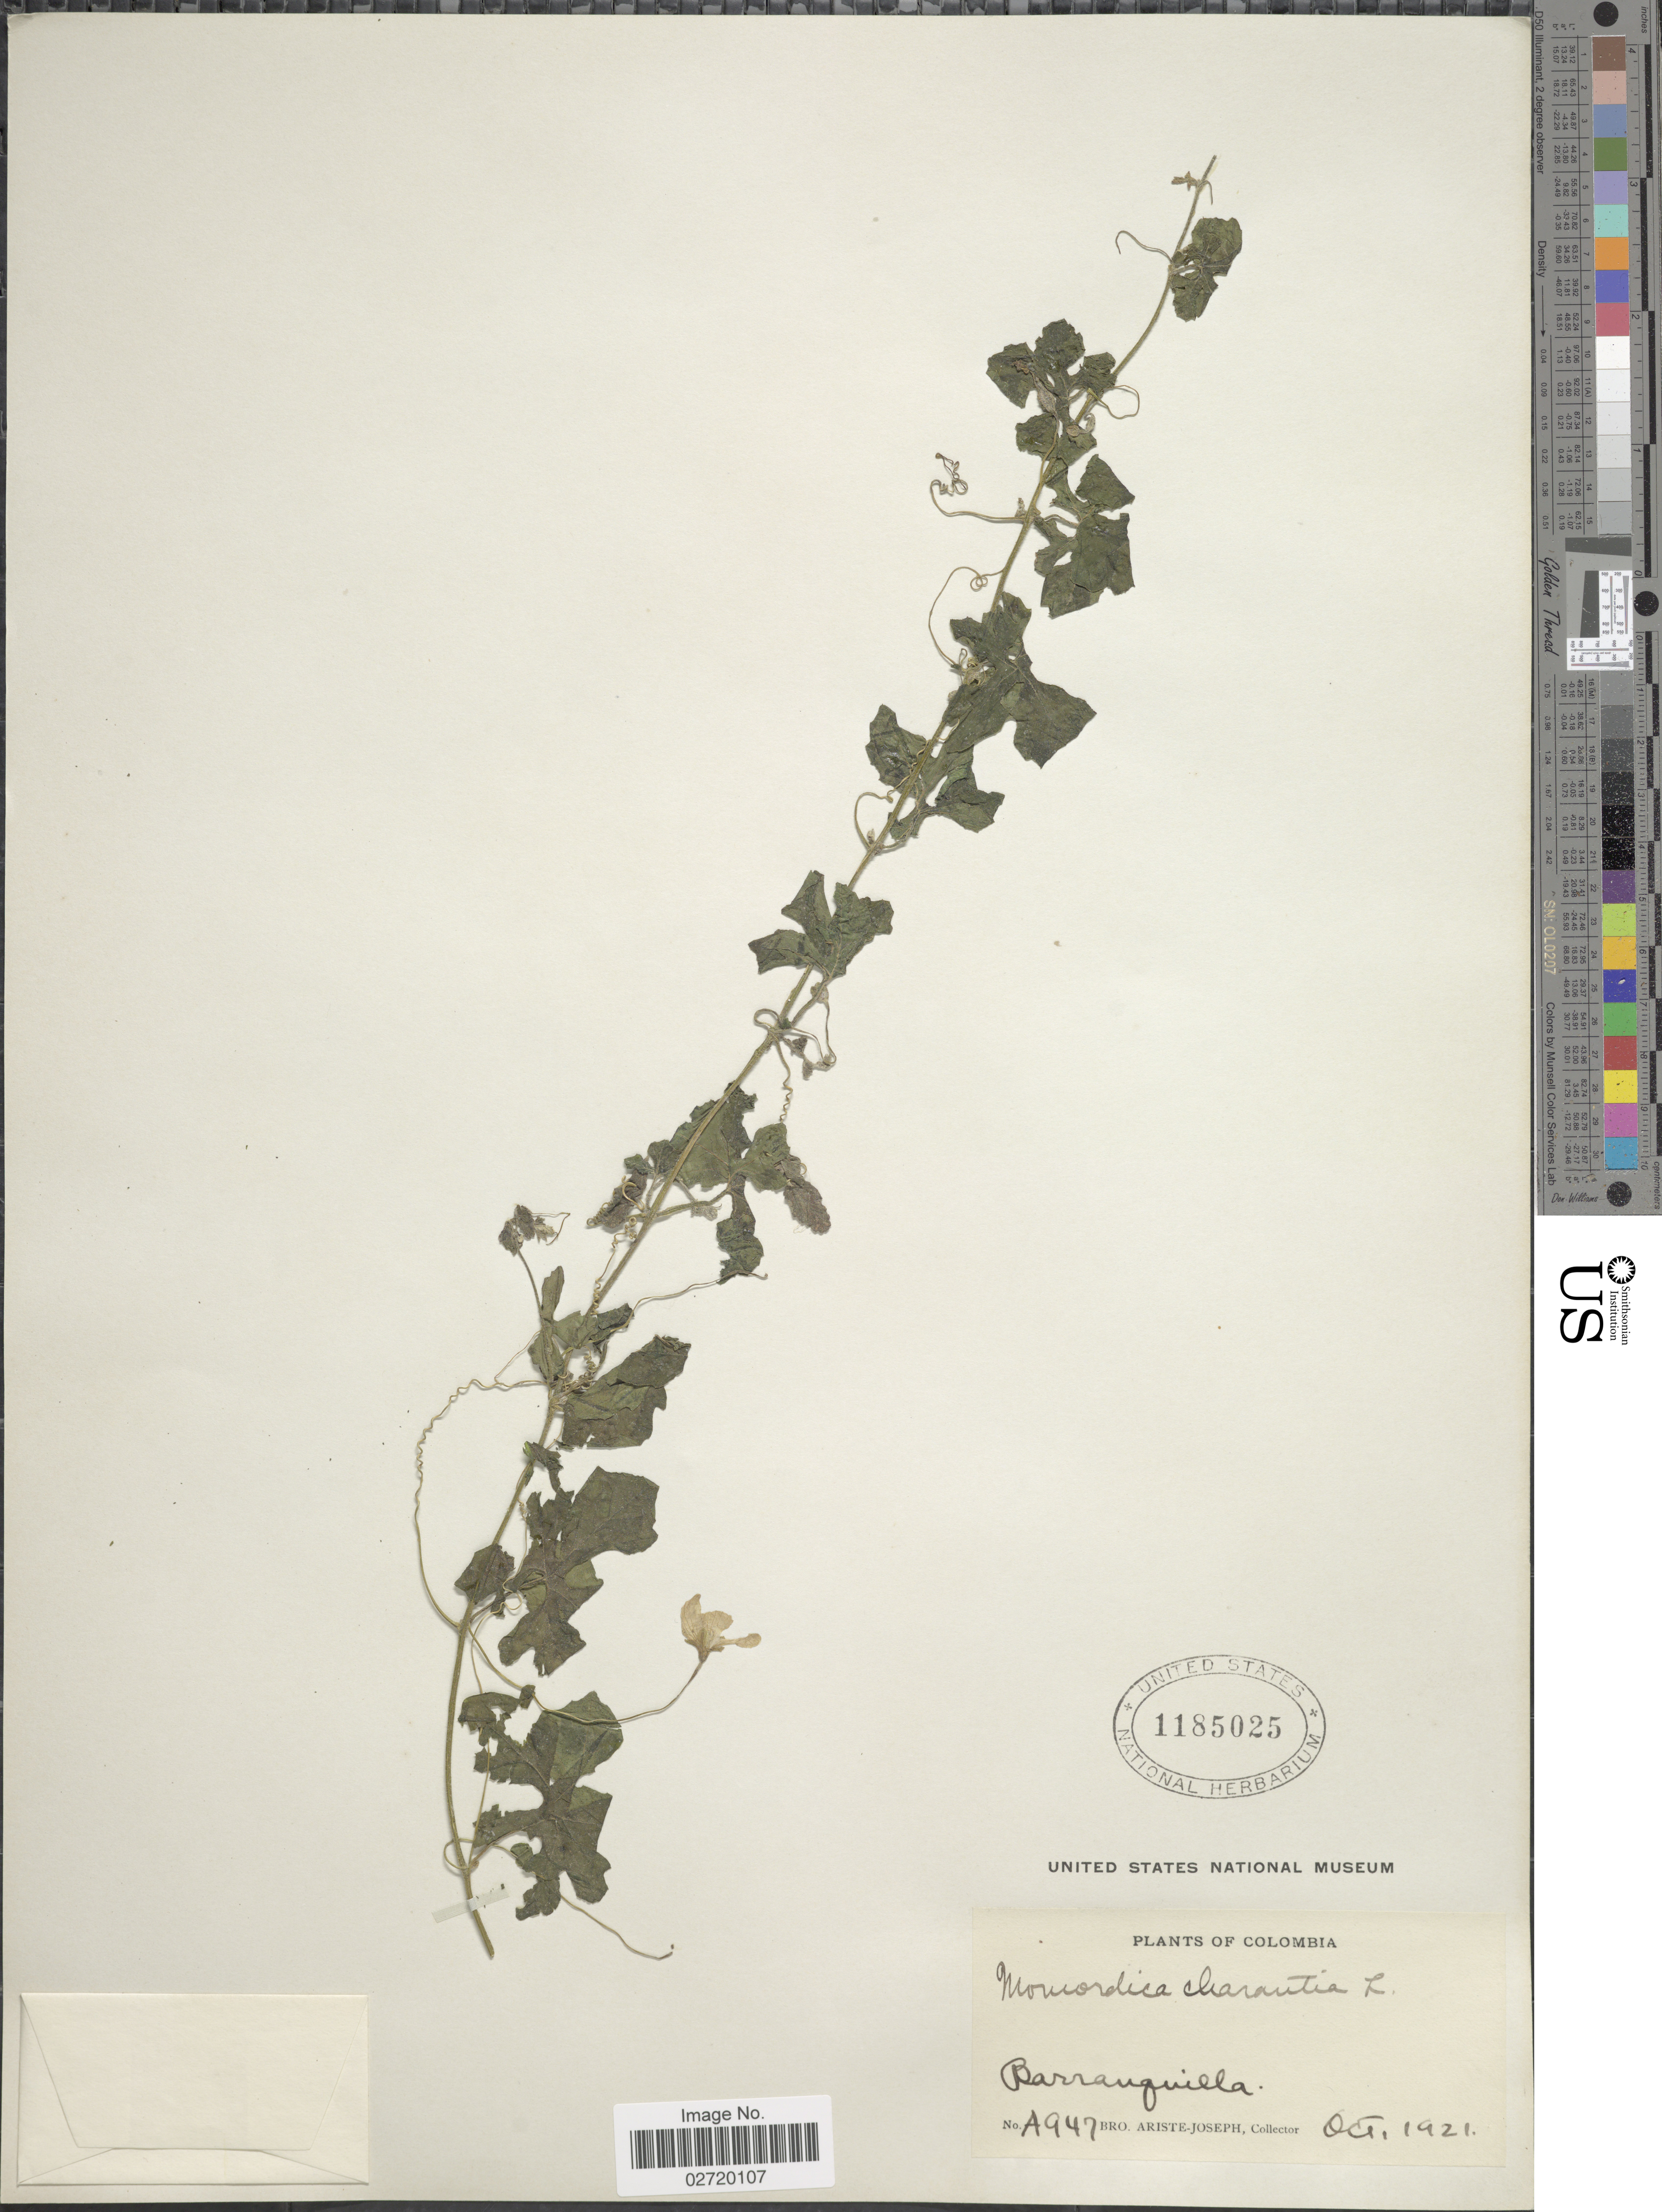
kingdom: Plantae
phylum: Tracheophyta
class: Magnoliopsida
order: Cucurbitales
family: Cucurbitaceae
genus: Momordica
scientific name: Momordica charantia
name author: L.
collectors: Bro. Ariste-Joseph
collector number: A947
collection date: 1921-10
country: Colombia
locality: Barranquilla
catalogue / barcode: US 1185025